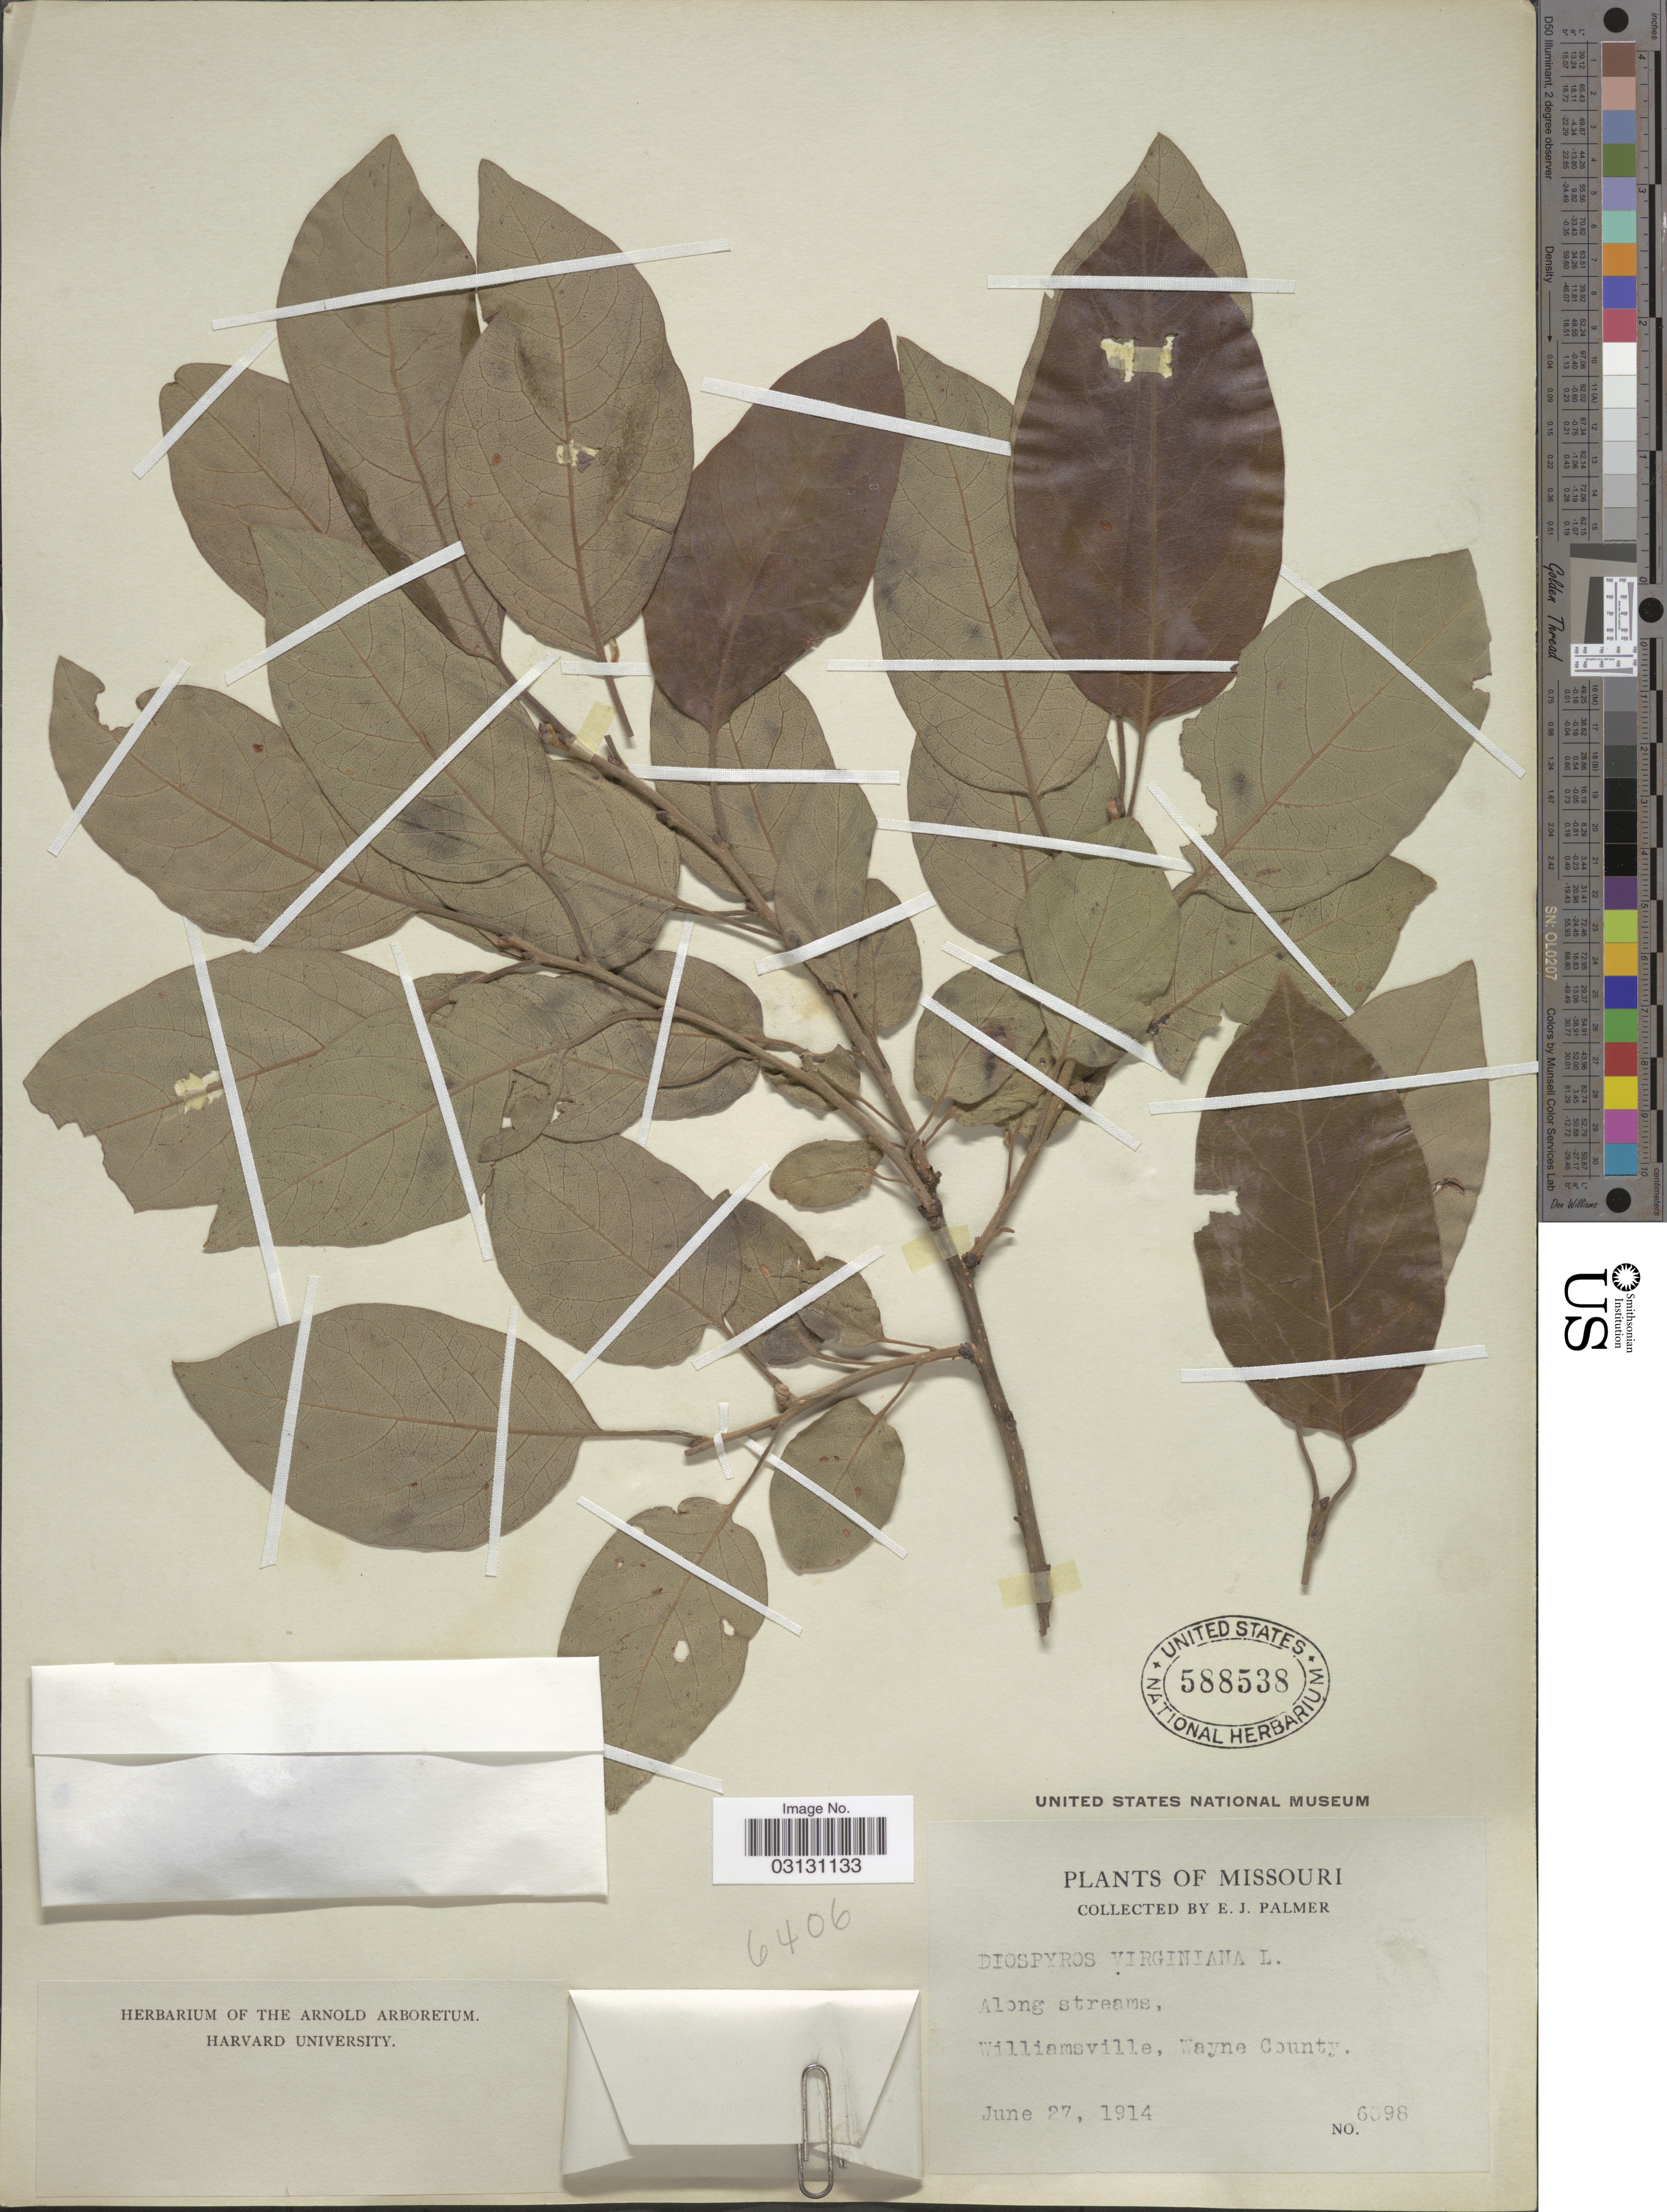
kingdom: Plantae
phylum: Tracheophyta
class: Magnoliopsida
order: Ericales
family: Ebenaceae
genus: Diospyros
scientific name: Diospyros virginiana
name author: L.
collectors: E. J. Palmer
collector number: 6098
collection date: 1914-06-27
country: United States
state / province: Missouri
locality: Williamsville, Wayne County.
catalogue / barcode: US 588538